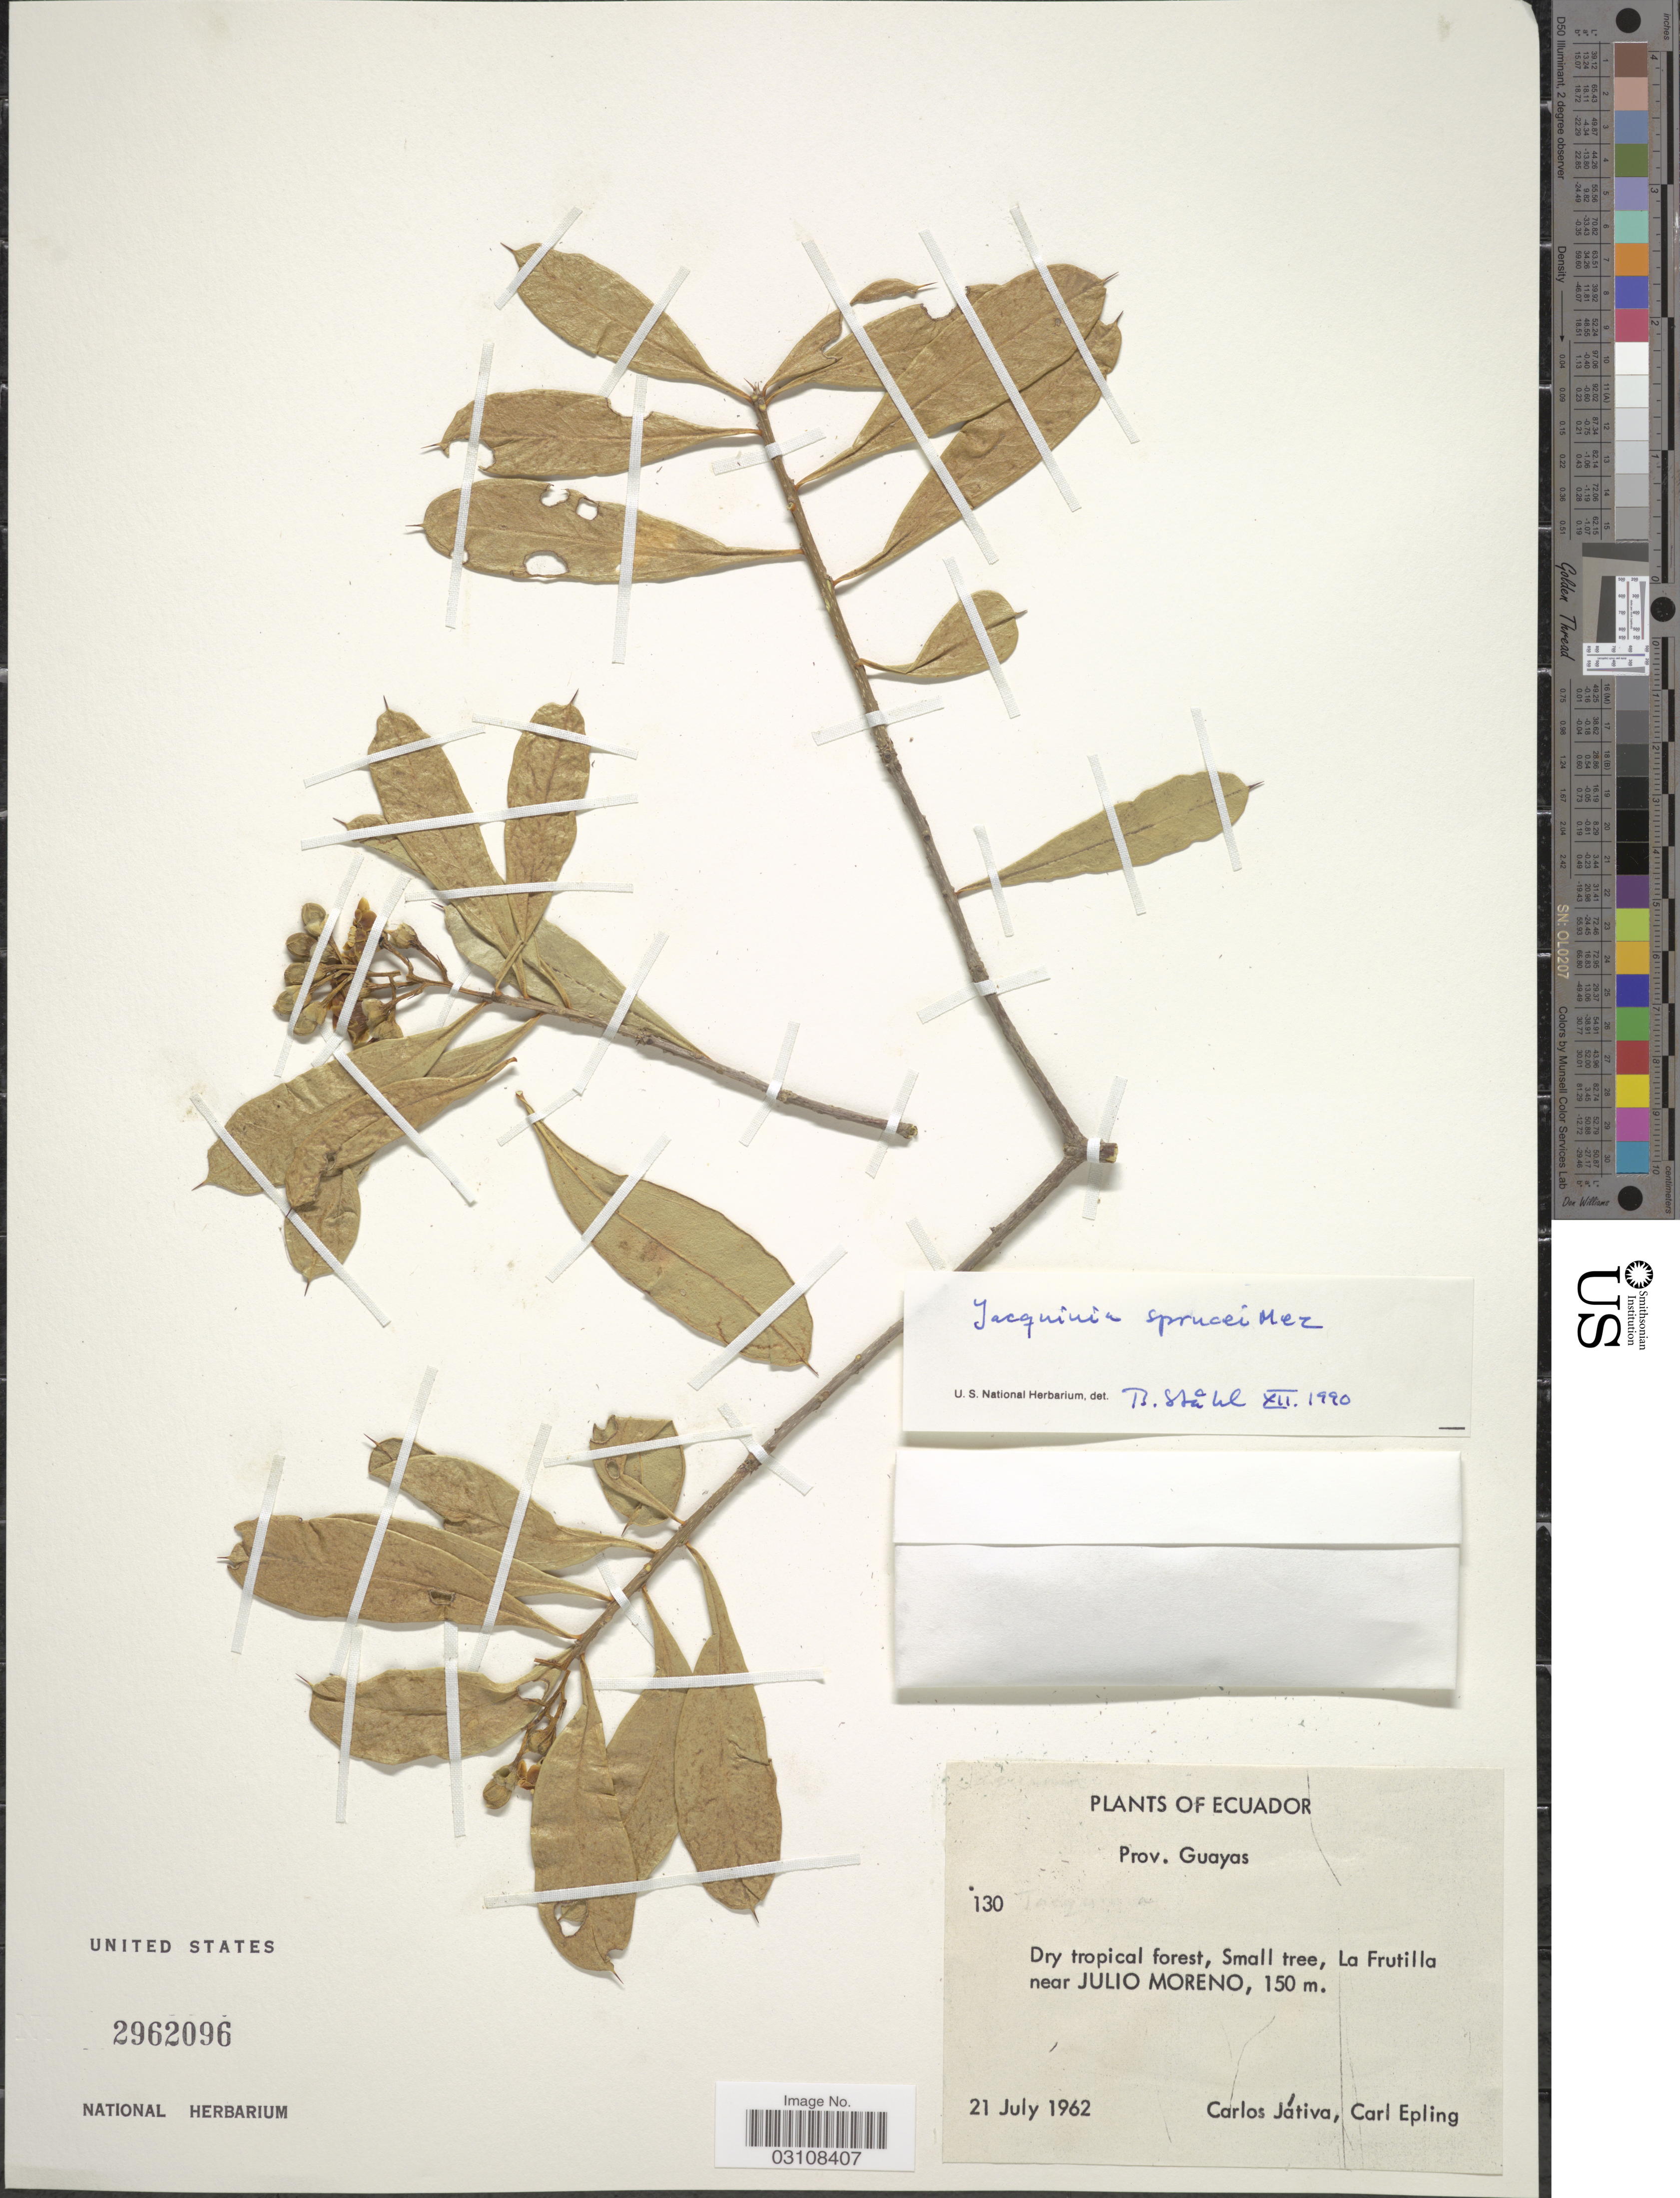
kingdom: Plantae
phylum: Tracheophyta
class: Magnoliopsida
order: Ericales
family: Primulaceae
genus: Bonellia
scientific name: Bonellia sprucei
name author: (Mez) B. Ståhl & Källersjö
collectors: C. D. Játiva & C. C. Epling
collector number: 130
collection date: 1962-07-21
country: Ecuador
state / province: Guayas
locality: La Frutilla near Julio Moreno.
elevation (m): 150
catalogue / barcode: US 2962096